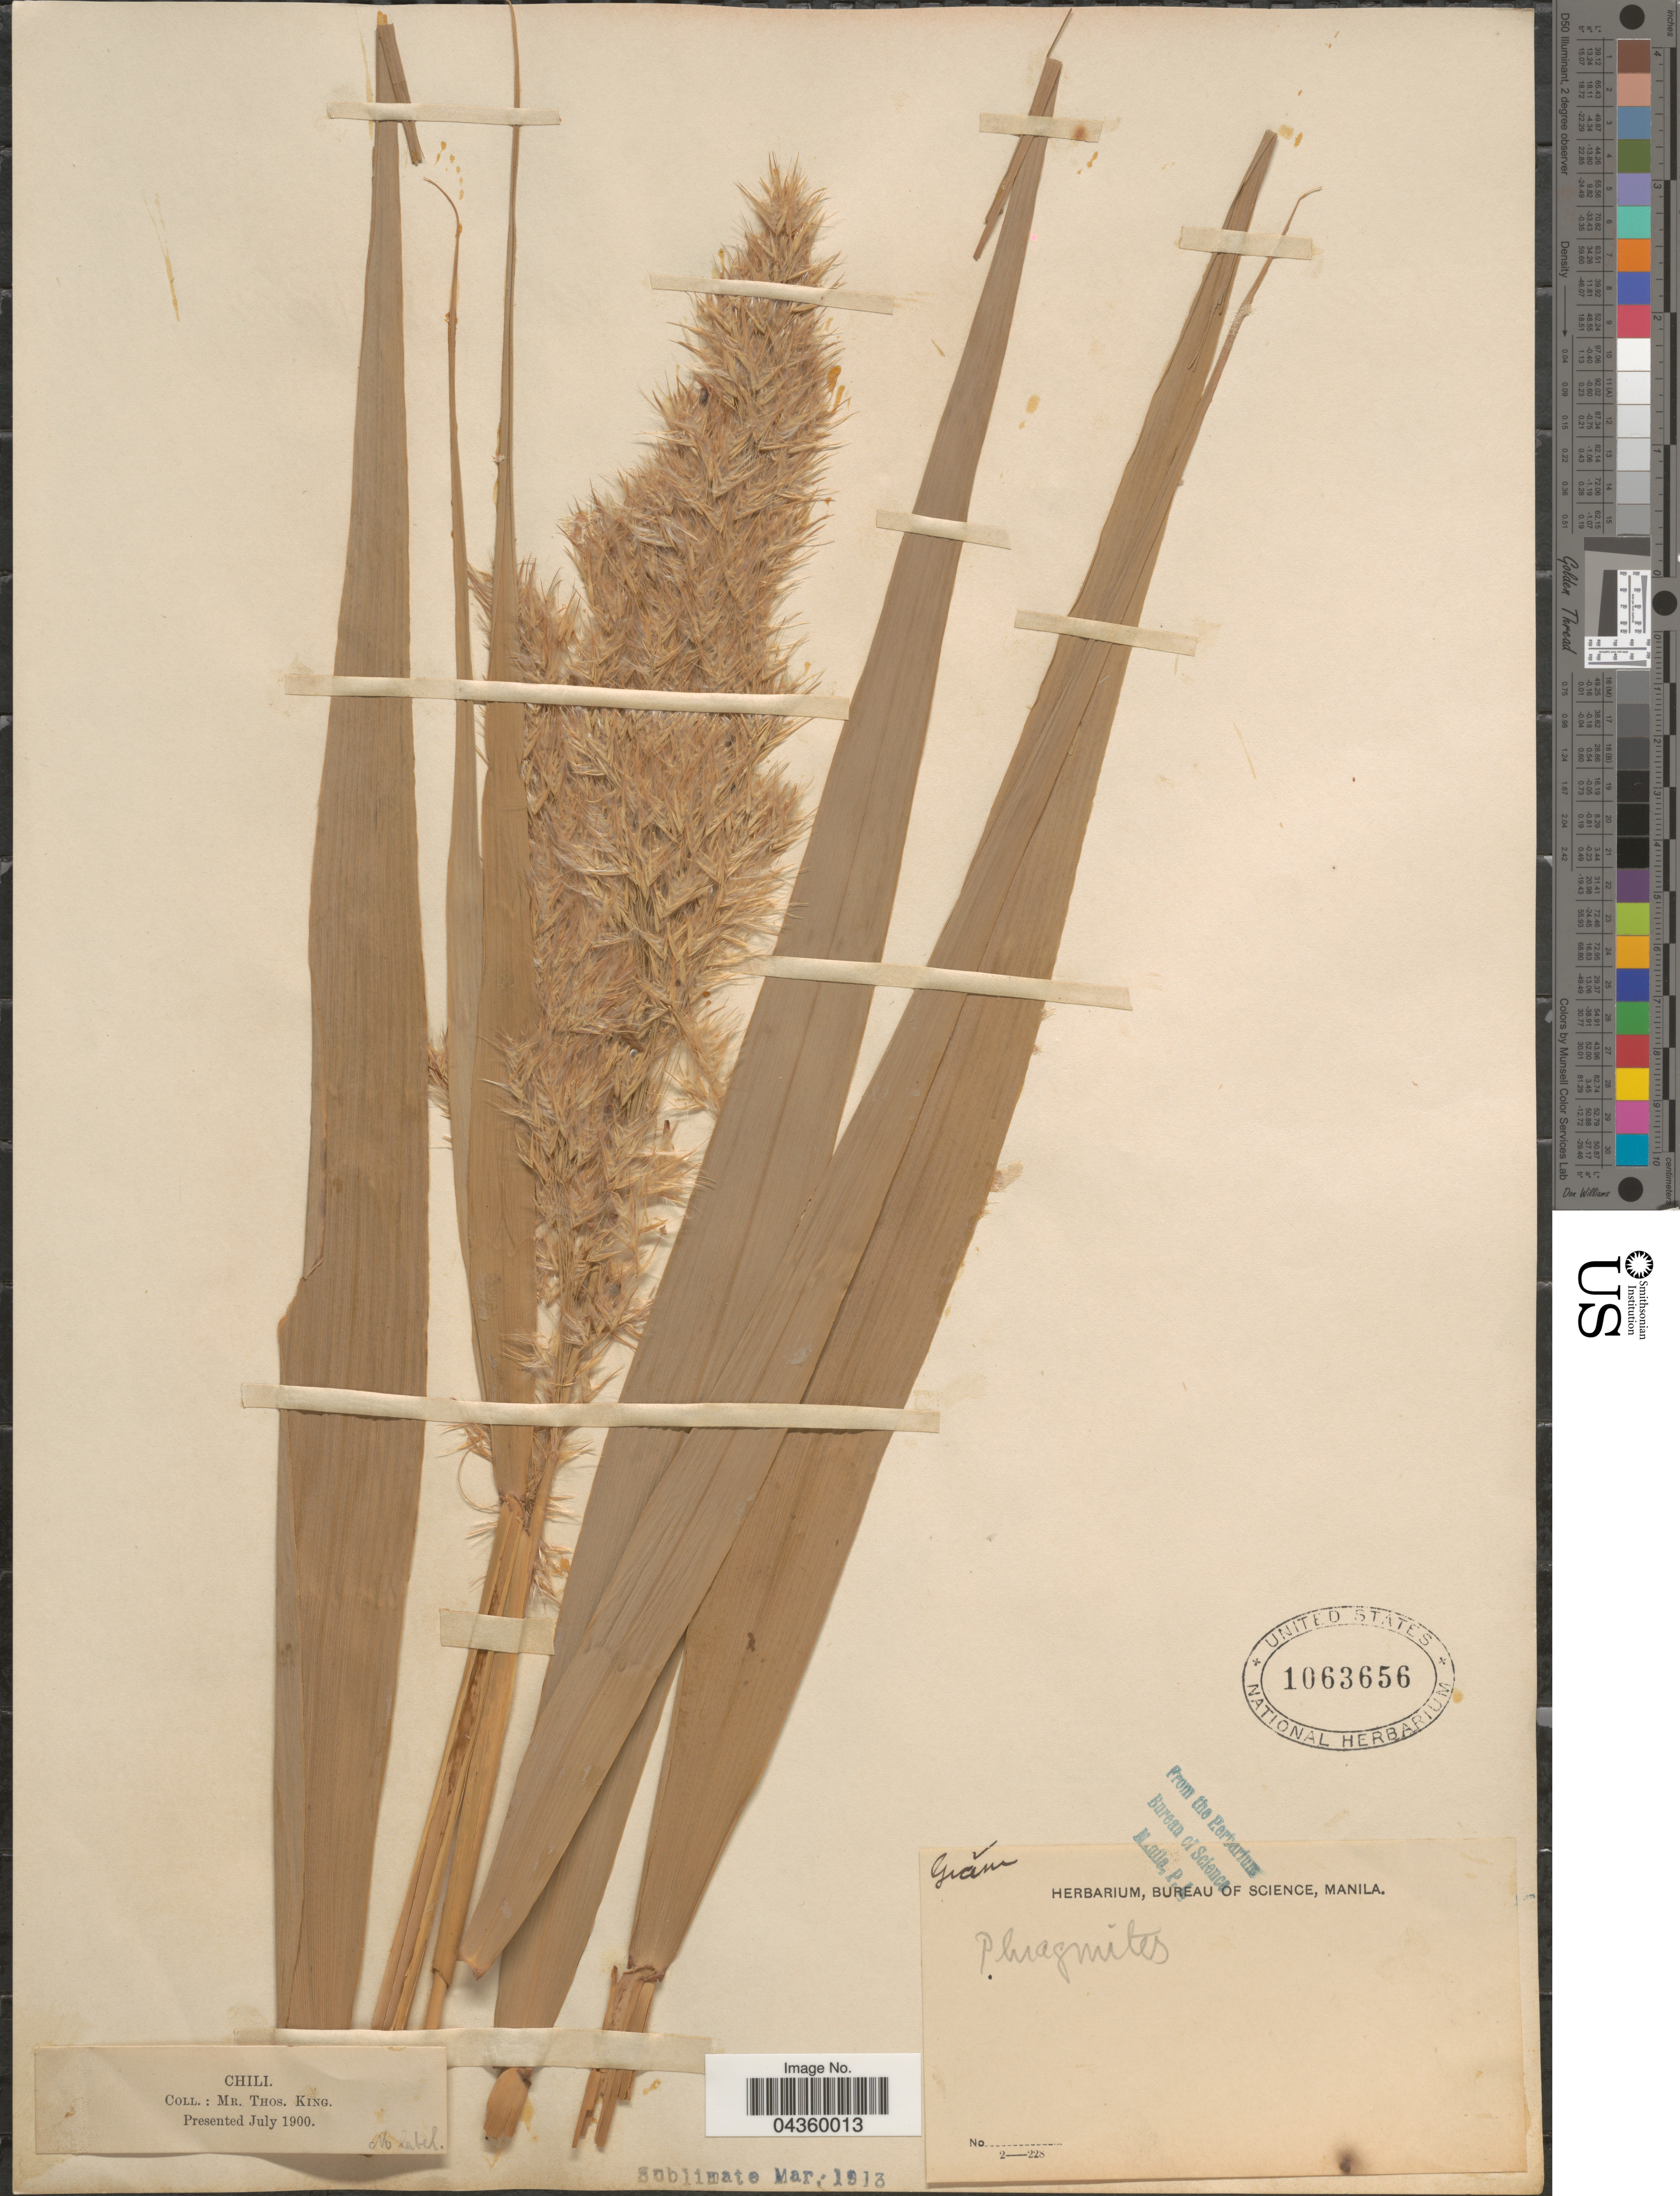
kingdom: Plantae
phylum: Tracheophyta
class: Liliopsida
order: Poales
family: Poaceae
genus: Phragmites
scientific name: Phragmites australis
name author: (Cav.) Trin. ex Steud.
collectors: T. King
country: Chile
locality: Chili.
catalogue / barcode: US 1063656